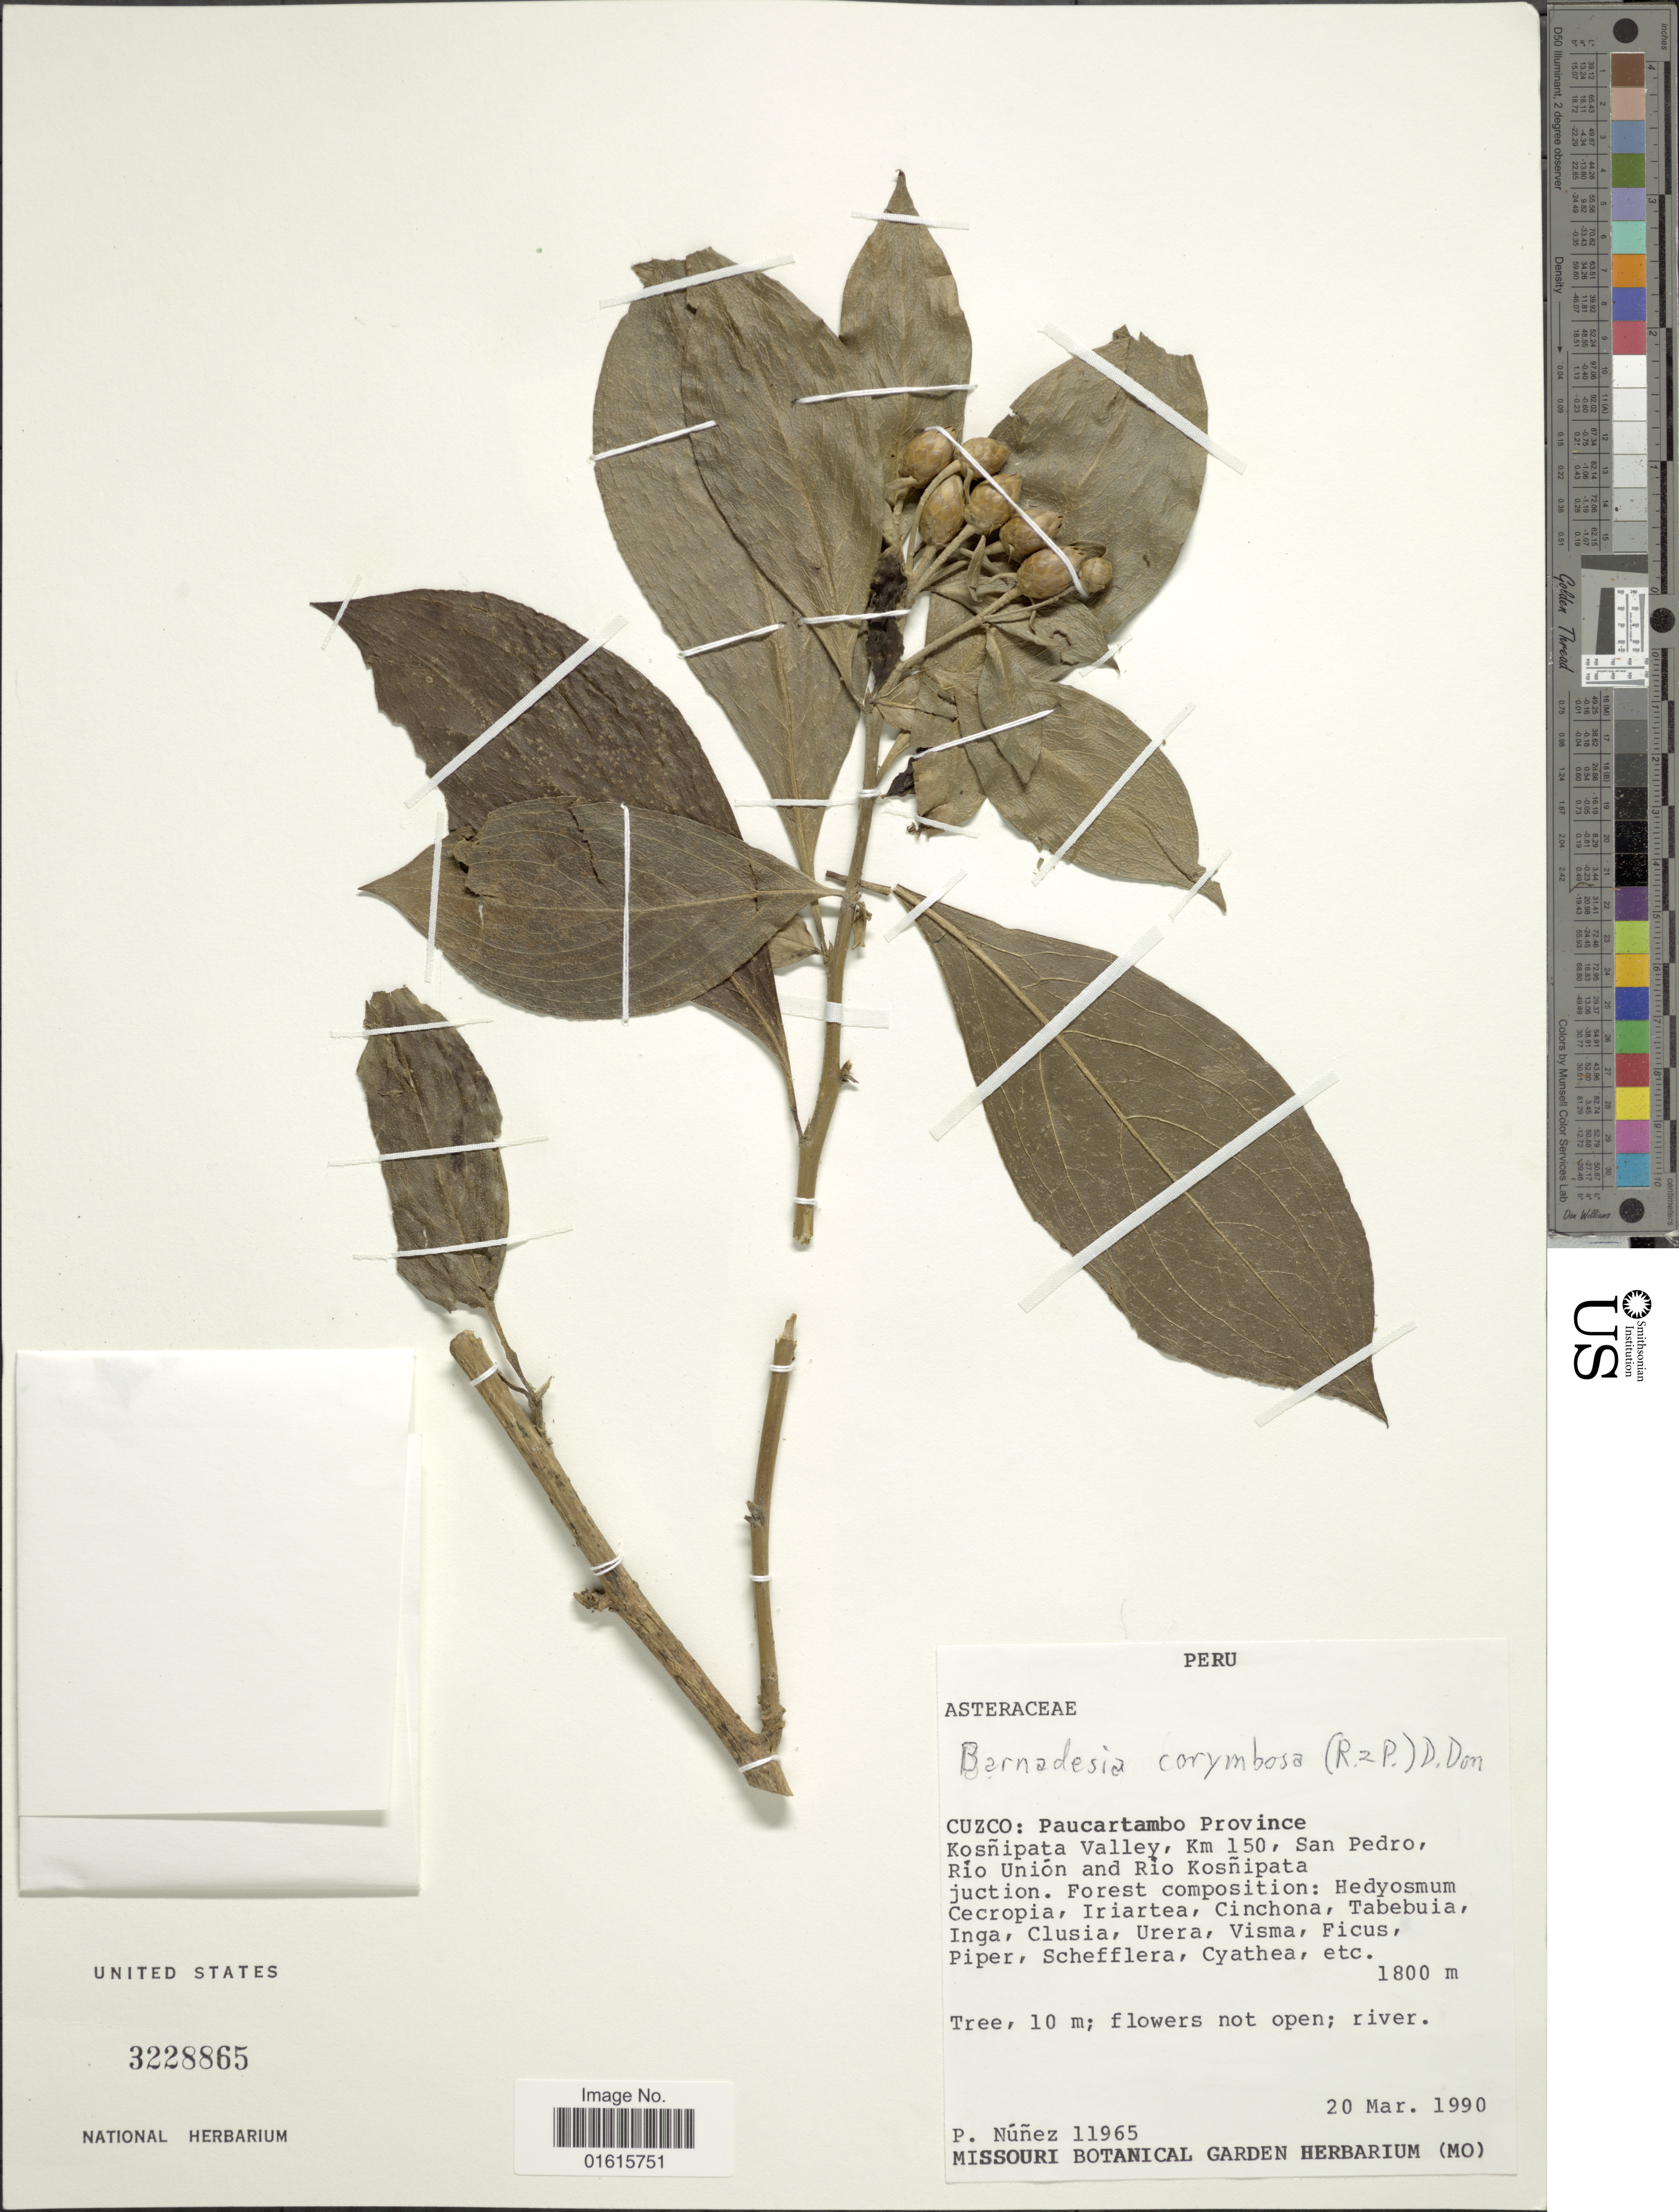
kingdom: Plantae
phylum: Tracheophyta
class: Magnoliopsida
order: Asterales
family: Asteraceae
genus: Barnadesia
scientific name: Barnadesia corymbosa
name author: (Ruiz & Pav.) D. Don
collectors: P. Nuñez V.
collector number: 11965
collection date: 1990-03-20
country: Peru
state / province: Cusco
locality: Paucartambo Province, Kosnipata Valley, km 150, San Pedro, Rio Union and Rio Kosnipata junction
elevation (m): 1800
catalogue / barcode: US 3228865